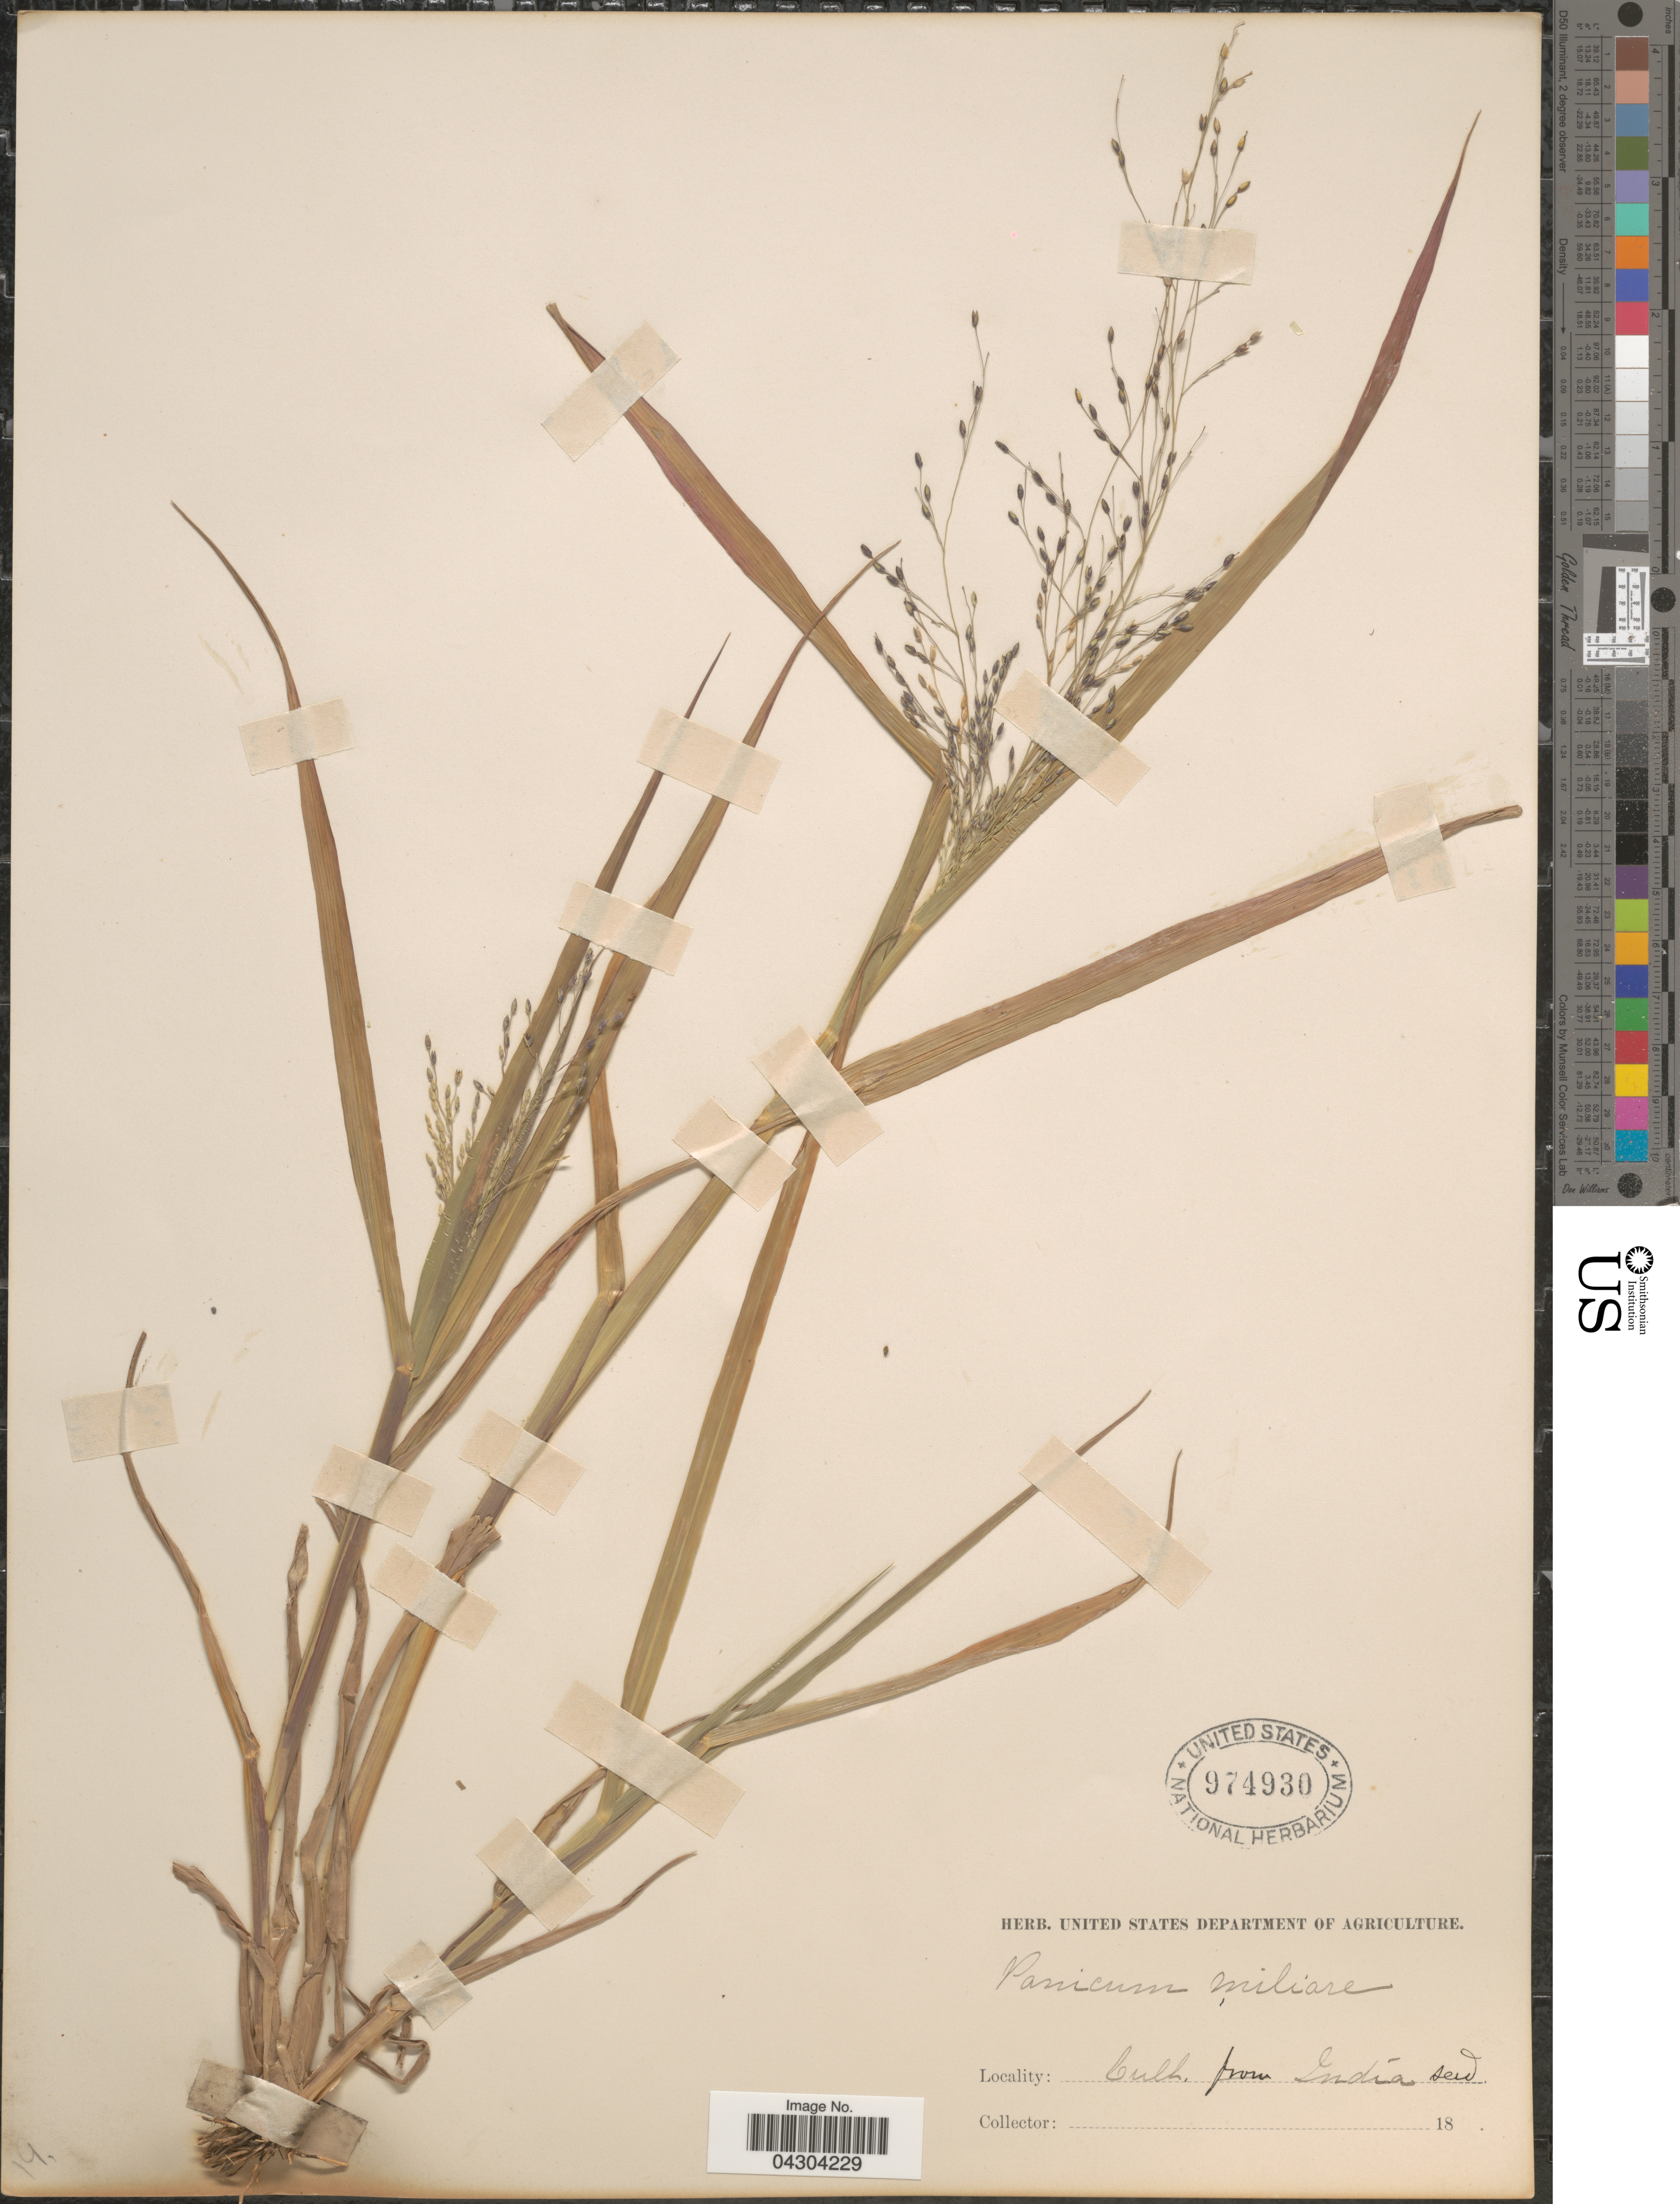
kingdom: Plantae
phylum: Tracheophyta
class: Liliopsida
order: Poales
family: Poaceae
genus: Panicum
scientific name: Panicum antidotale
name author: Retz.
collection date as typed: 18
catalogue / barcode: US 974930